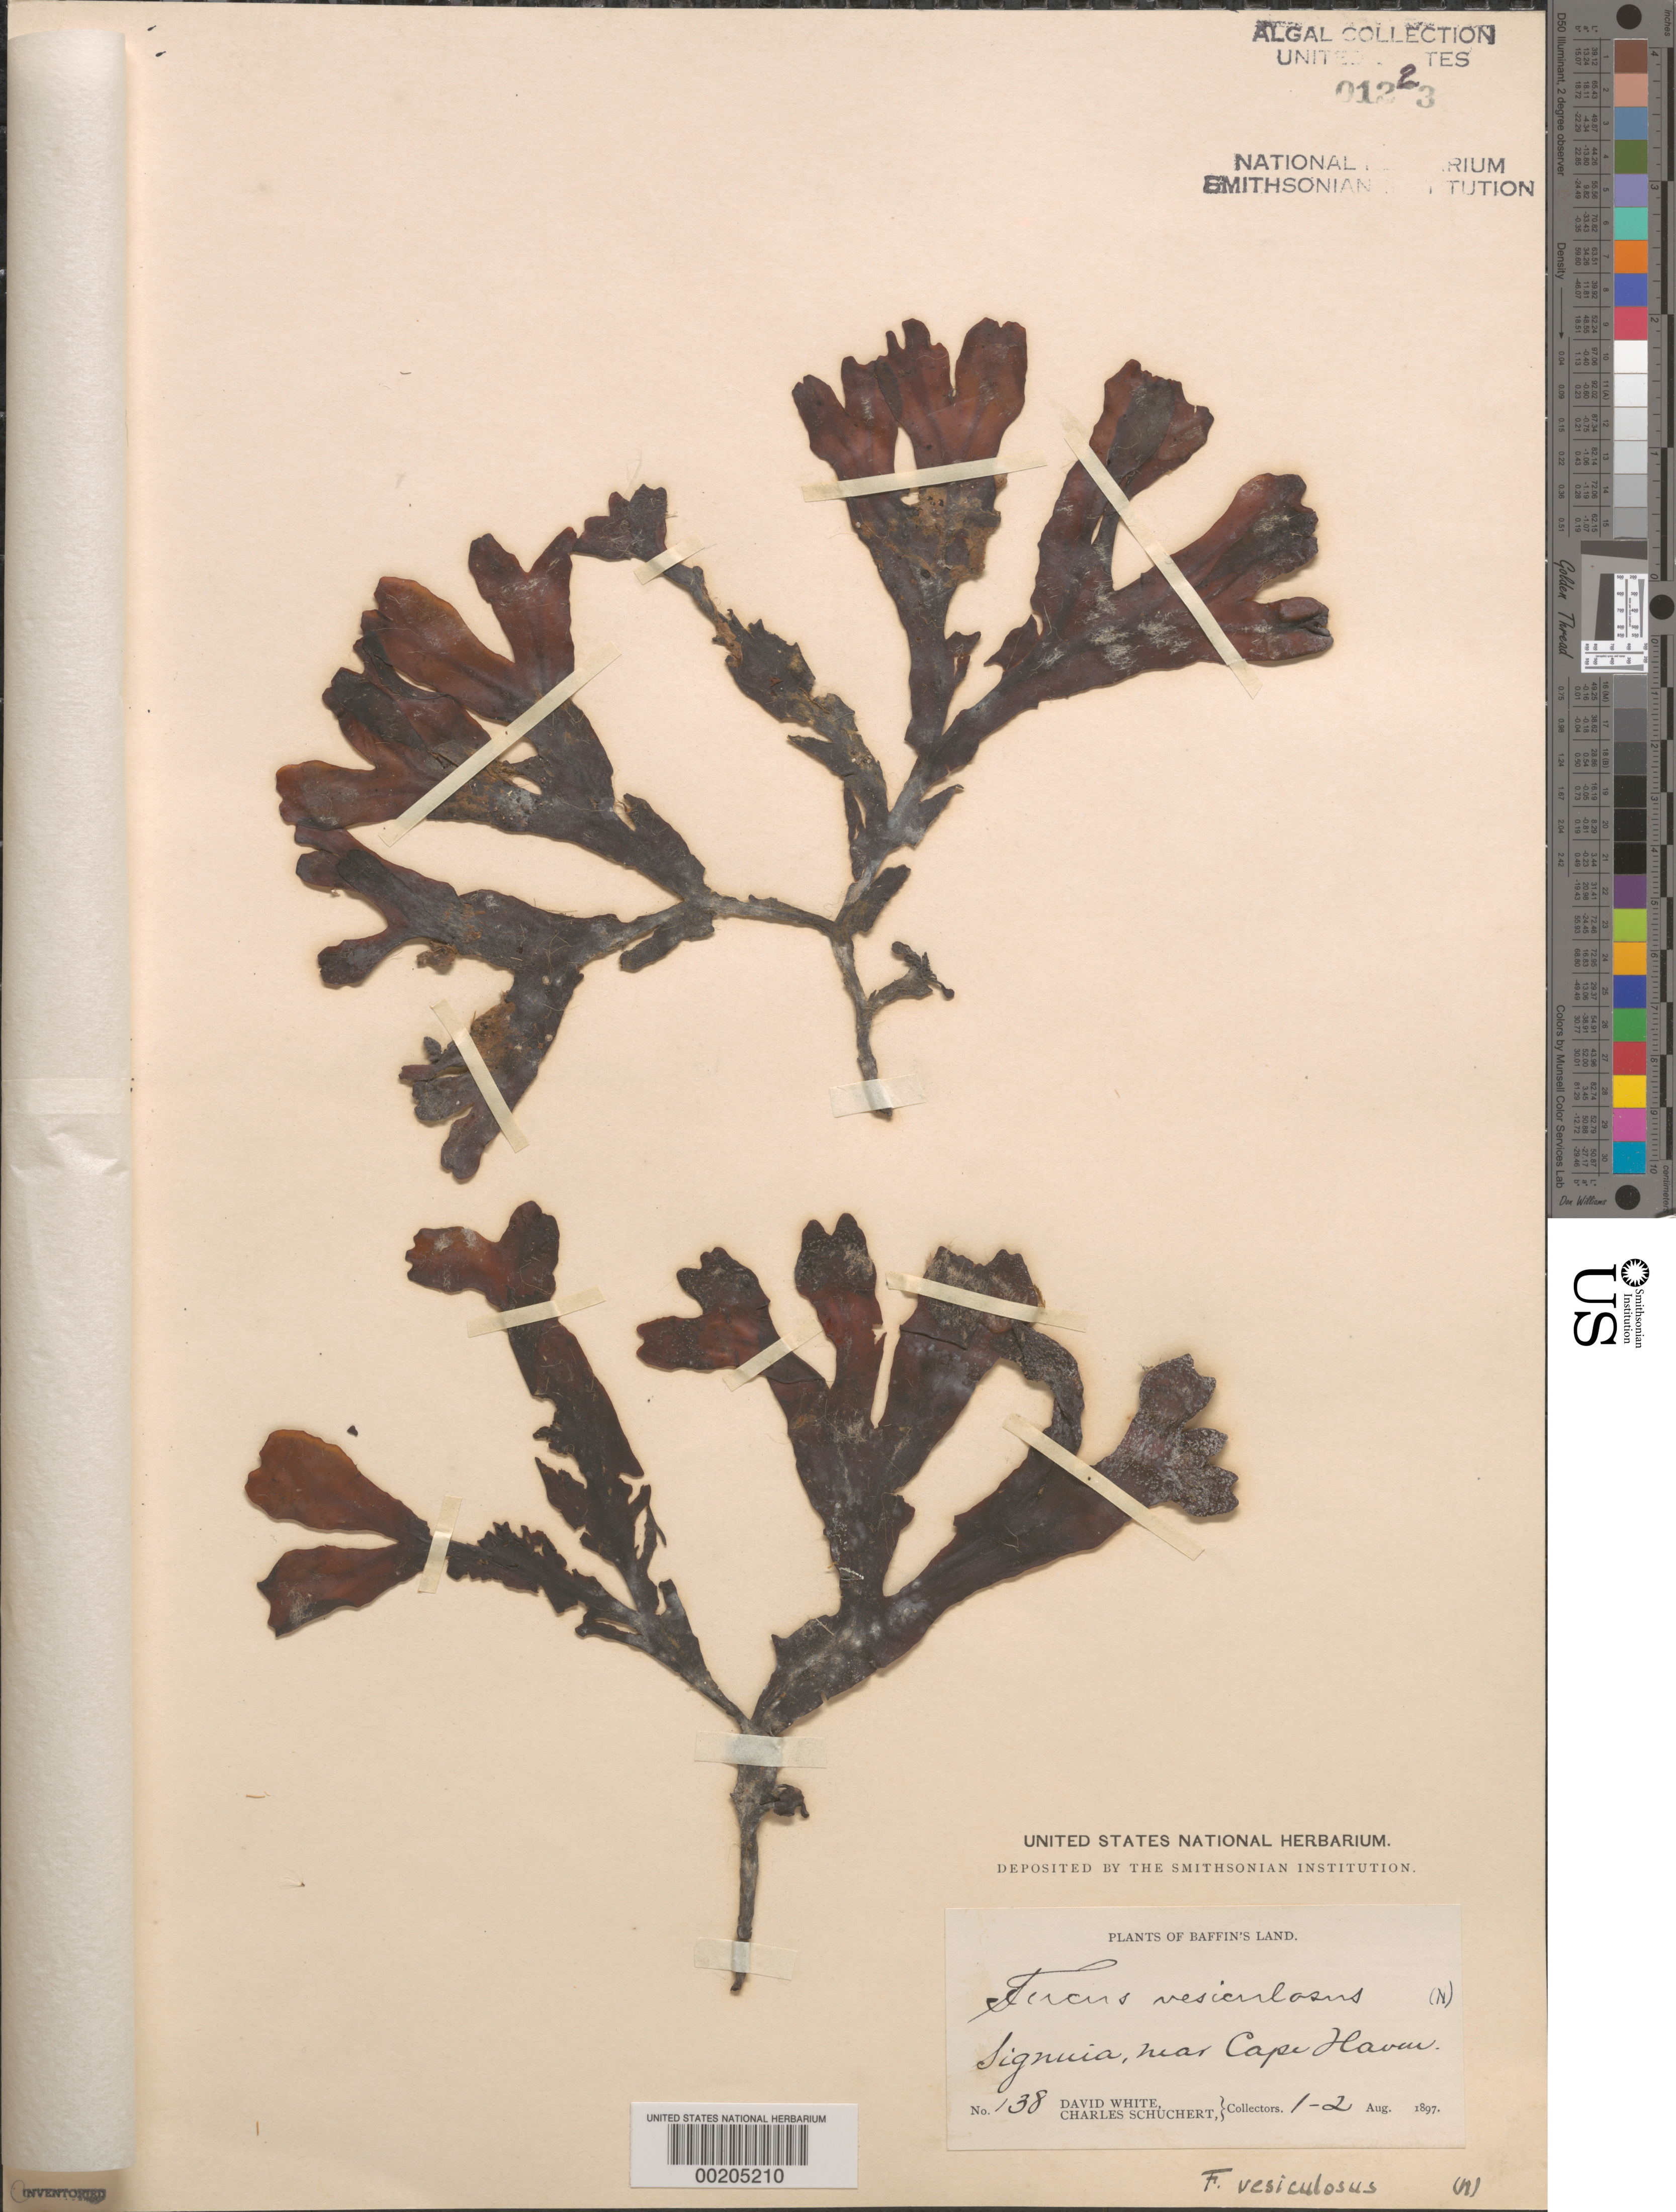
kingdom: Chromista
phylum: Ochrophyta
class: Phaeophyceae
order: Fucales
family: Fucaceae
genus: Fucus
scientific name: Fucus vesiculosus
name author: L.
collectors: D. White & C. Schuchert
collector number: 138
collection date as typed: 01 Aug 1897 to 02 Aug 1897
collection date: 1897-08-01/1897-08-02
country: Canada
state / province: Nunavut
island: Baffin's Island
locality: Baffin's Land, Signuia, near Cape Haven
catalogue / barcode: US 1223